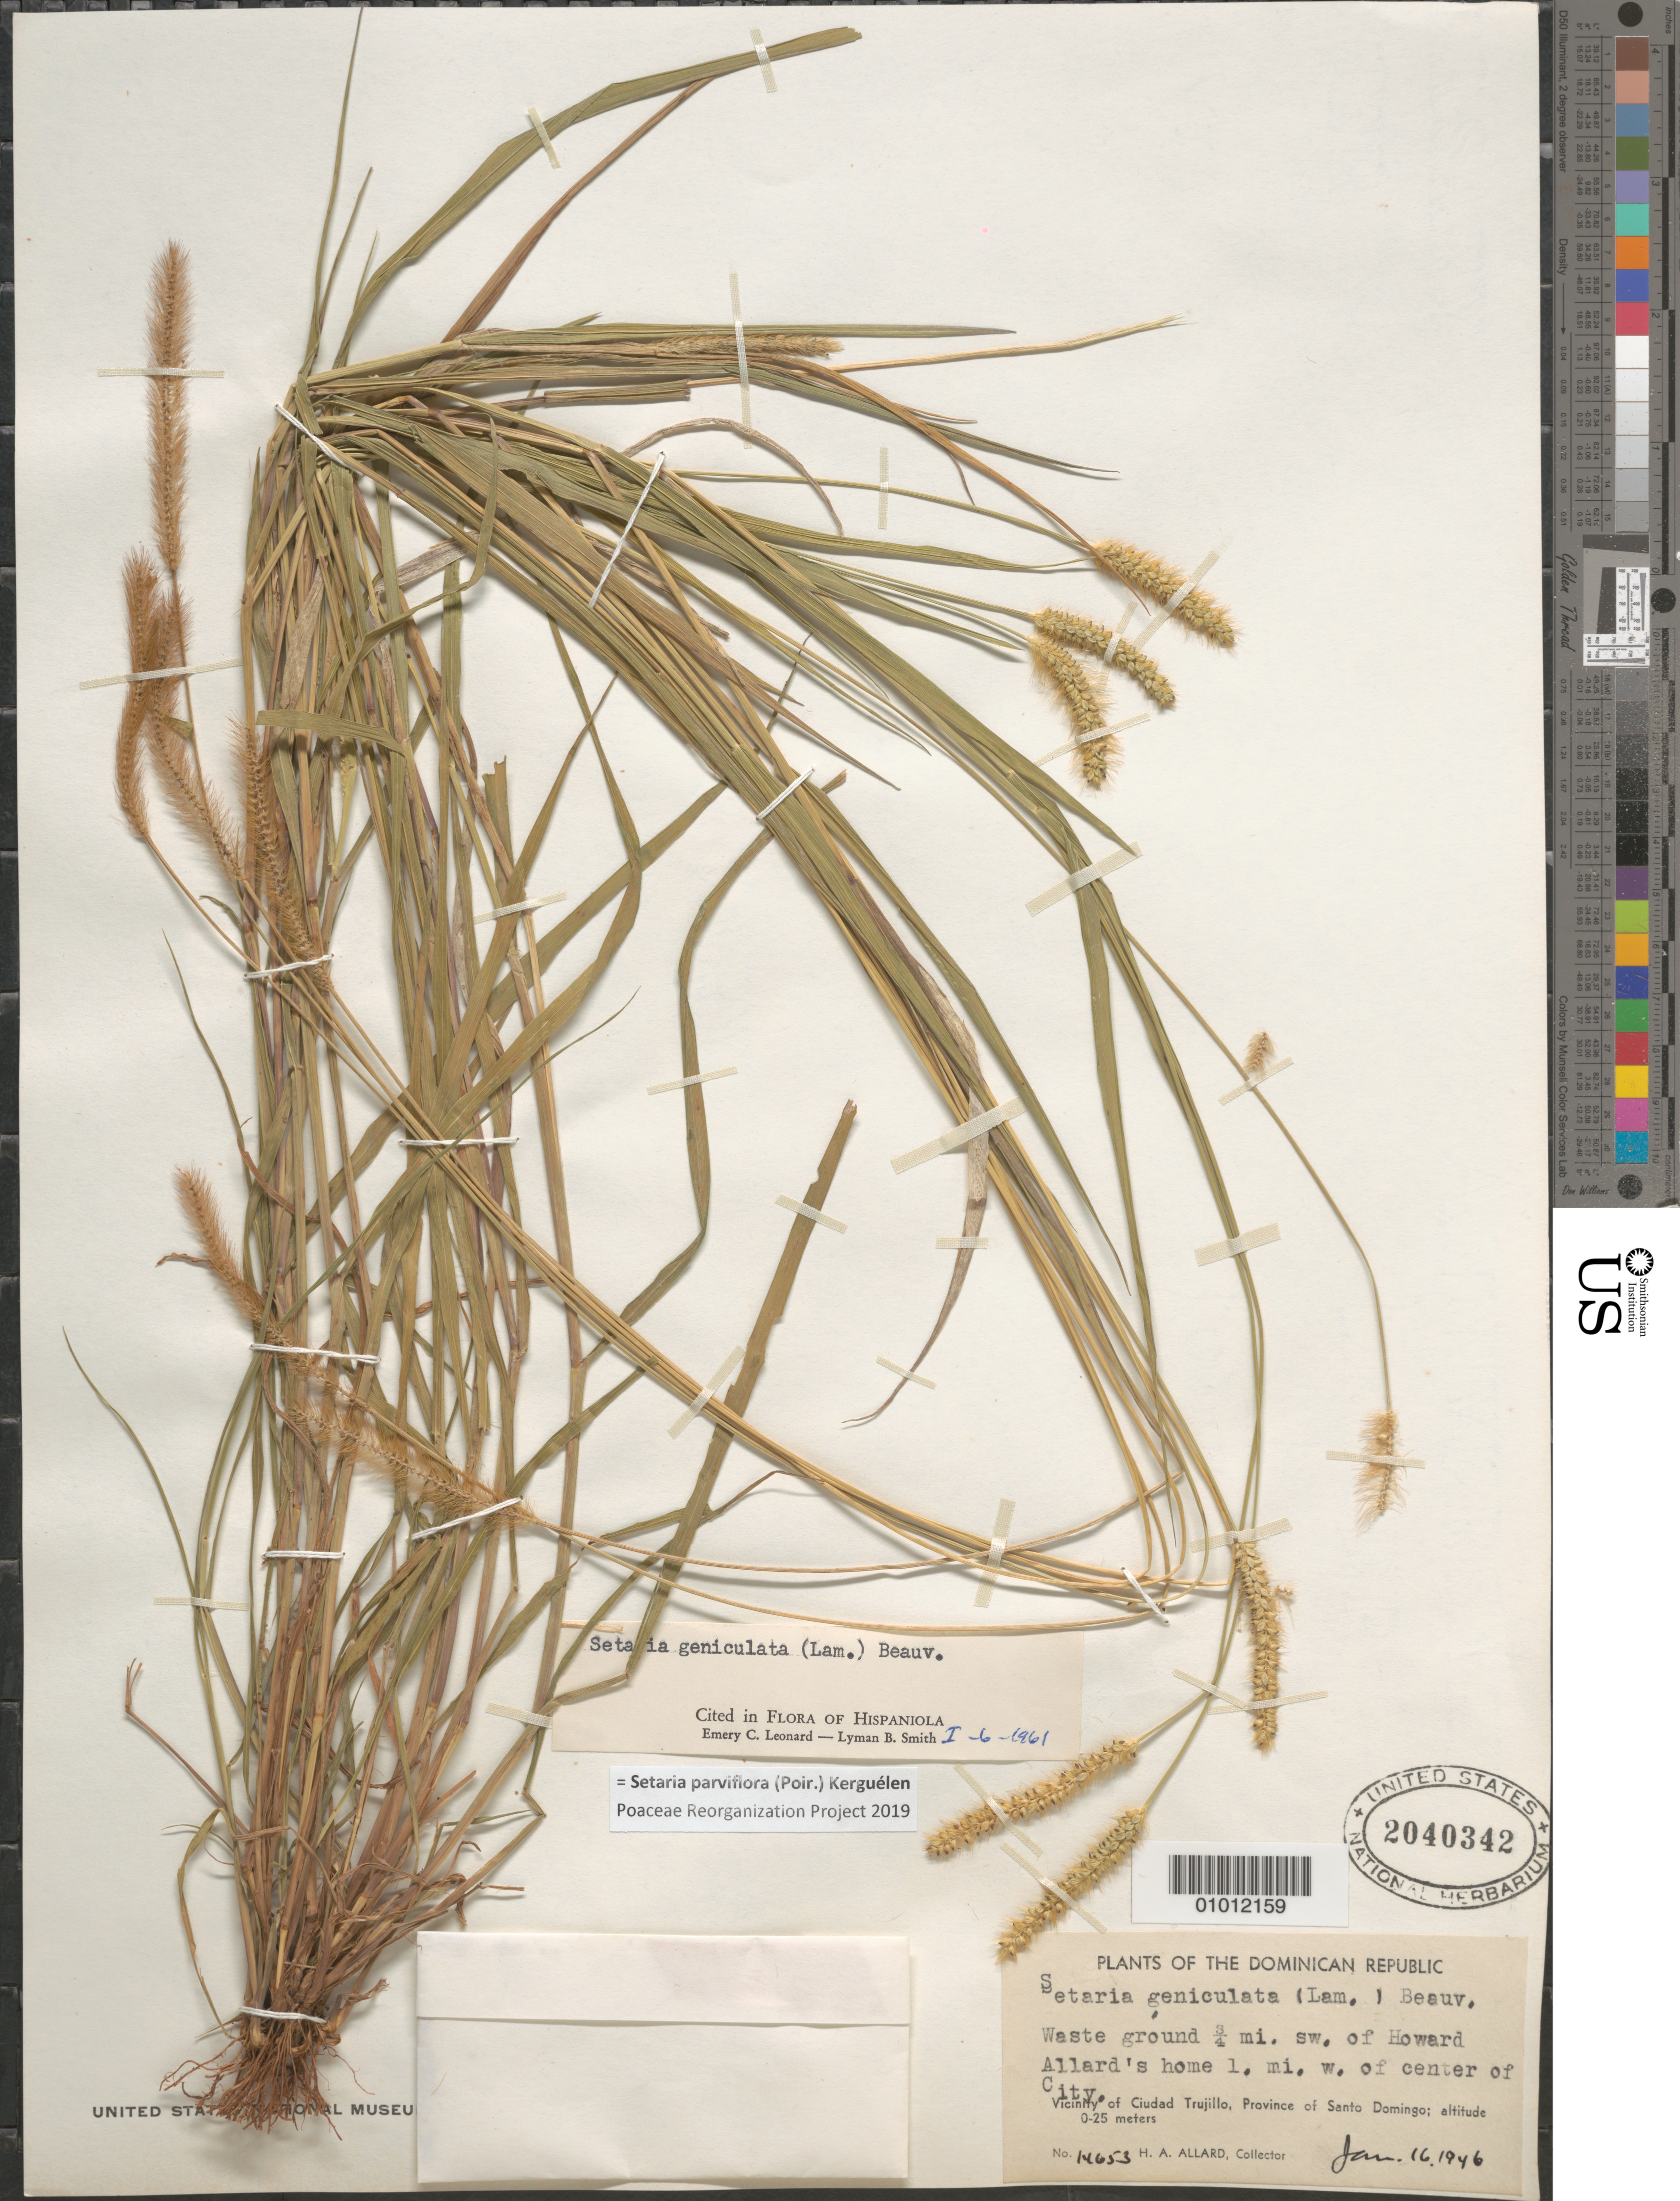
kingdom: Plantae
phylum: Tracheophyta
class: Liliopsida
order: Poales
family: Poaceae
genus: Setaria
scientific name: Setaria parviflora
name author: (Poir.) Kerguélen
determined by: Poaceae Reorganization Project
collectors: H. A. Allard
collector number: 14653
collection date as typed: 16 Jan 1946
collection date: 1946-01-16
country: Dominican Republic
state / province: La Vega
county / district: Santo Domingo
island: Hispaniola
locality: Vicinity of Ciudad Trujillo, Province of Santo Domingo, 3/4 miles SW of Howard Allard's home, 1 mile W of center of city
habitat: waste ground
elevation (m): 0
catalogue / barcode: US 2040342